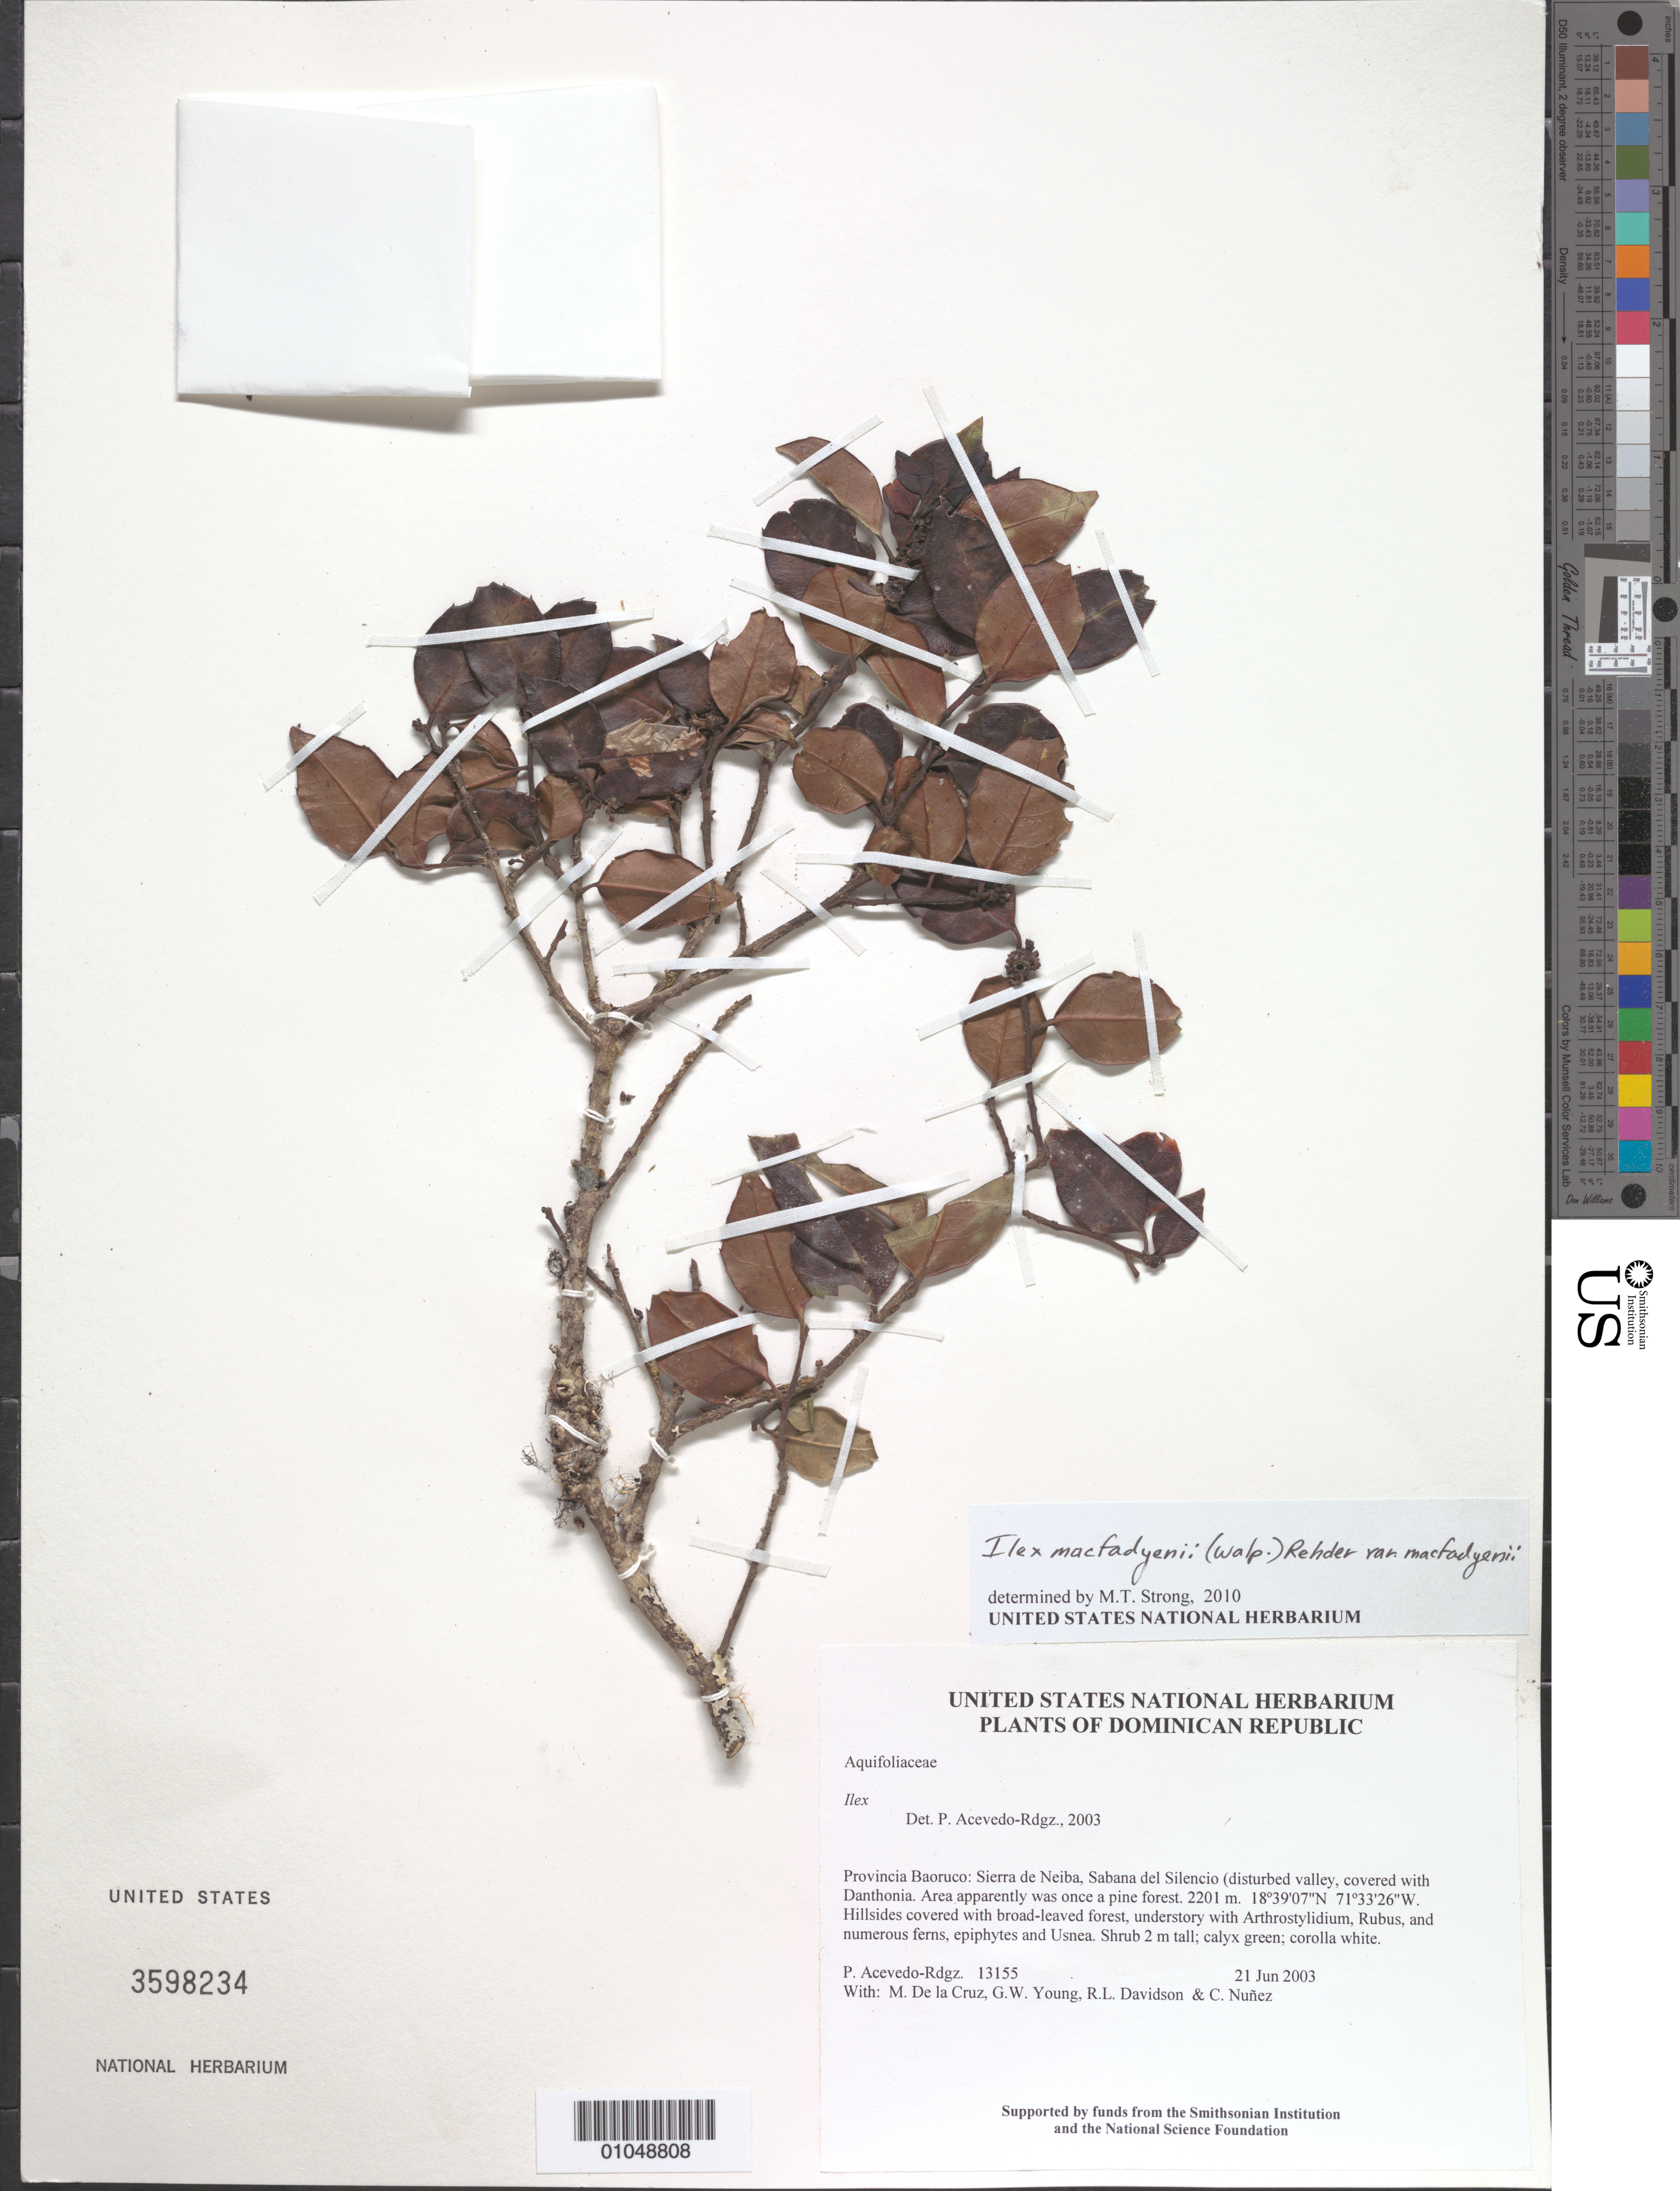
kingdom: Plantae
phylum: Tracheophyta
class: Magnoliopsida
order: Aquifoliales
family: Aquifoliaceae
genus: Ilex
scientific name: Ilex macfadyenii var. macfadyenii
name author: (Walp.) Rehder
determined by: Strong, M. T., (US), Smithsonian Institution - National Museum of Natural History (UNITED STATES)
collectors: P. Acevedo-Rodr., M. de la Cruz, J. Rawlins, G. Young, R. Davidson & C. Nunez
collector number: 13155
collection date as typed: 21 Jun 2003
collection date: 2003-06-21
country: Dominican Republic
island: Hispaniola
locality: Provincia Baoruco: Sierra de Neiba, Sabana del Silencio (disturbed valley, covered with Danthonia. Area apparently was once a pine forest.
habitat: Hillsides covered with broad-leaved forest, understory with Arthrostylidium, Rubus, and numerous ferns, epiphytes and Usnea.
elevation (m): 2201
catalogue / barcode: US 3598234